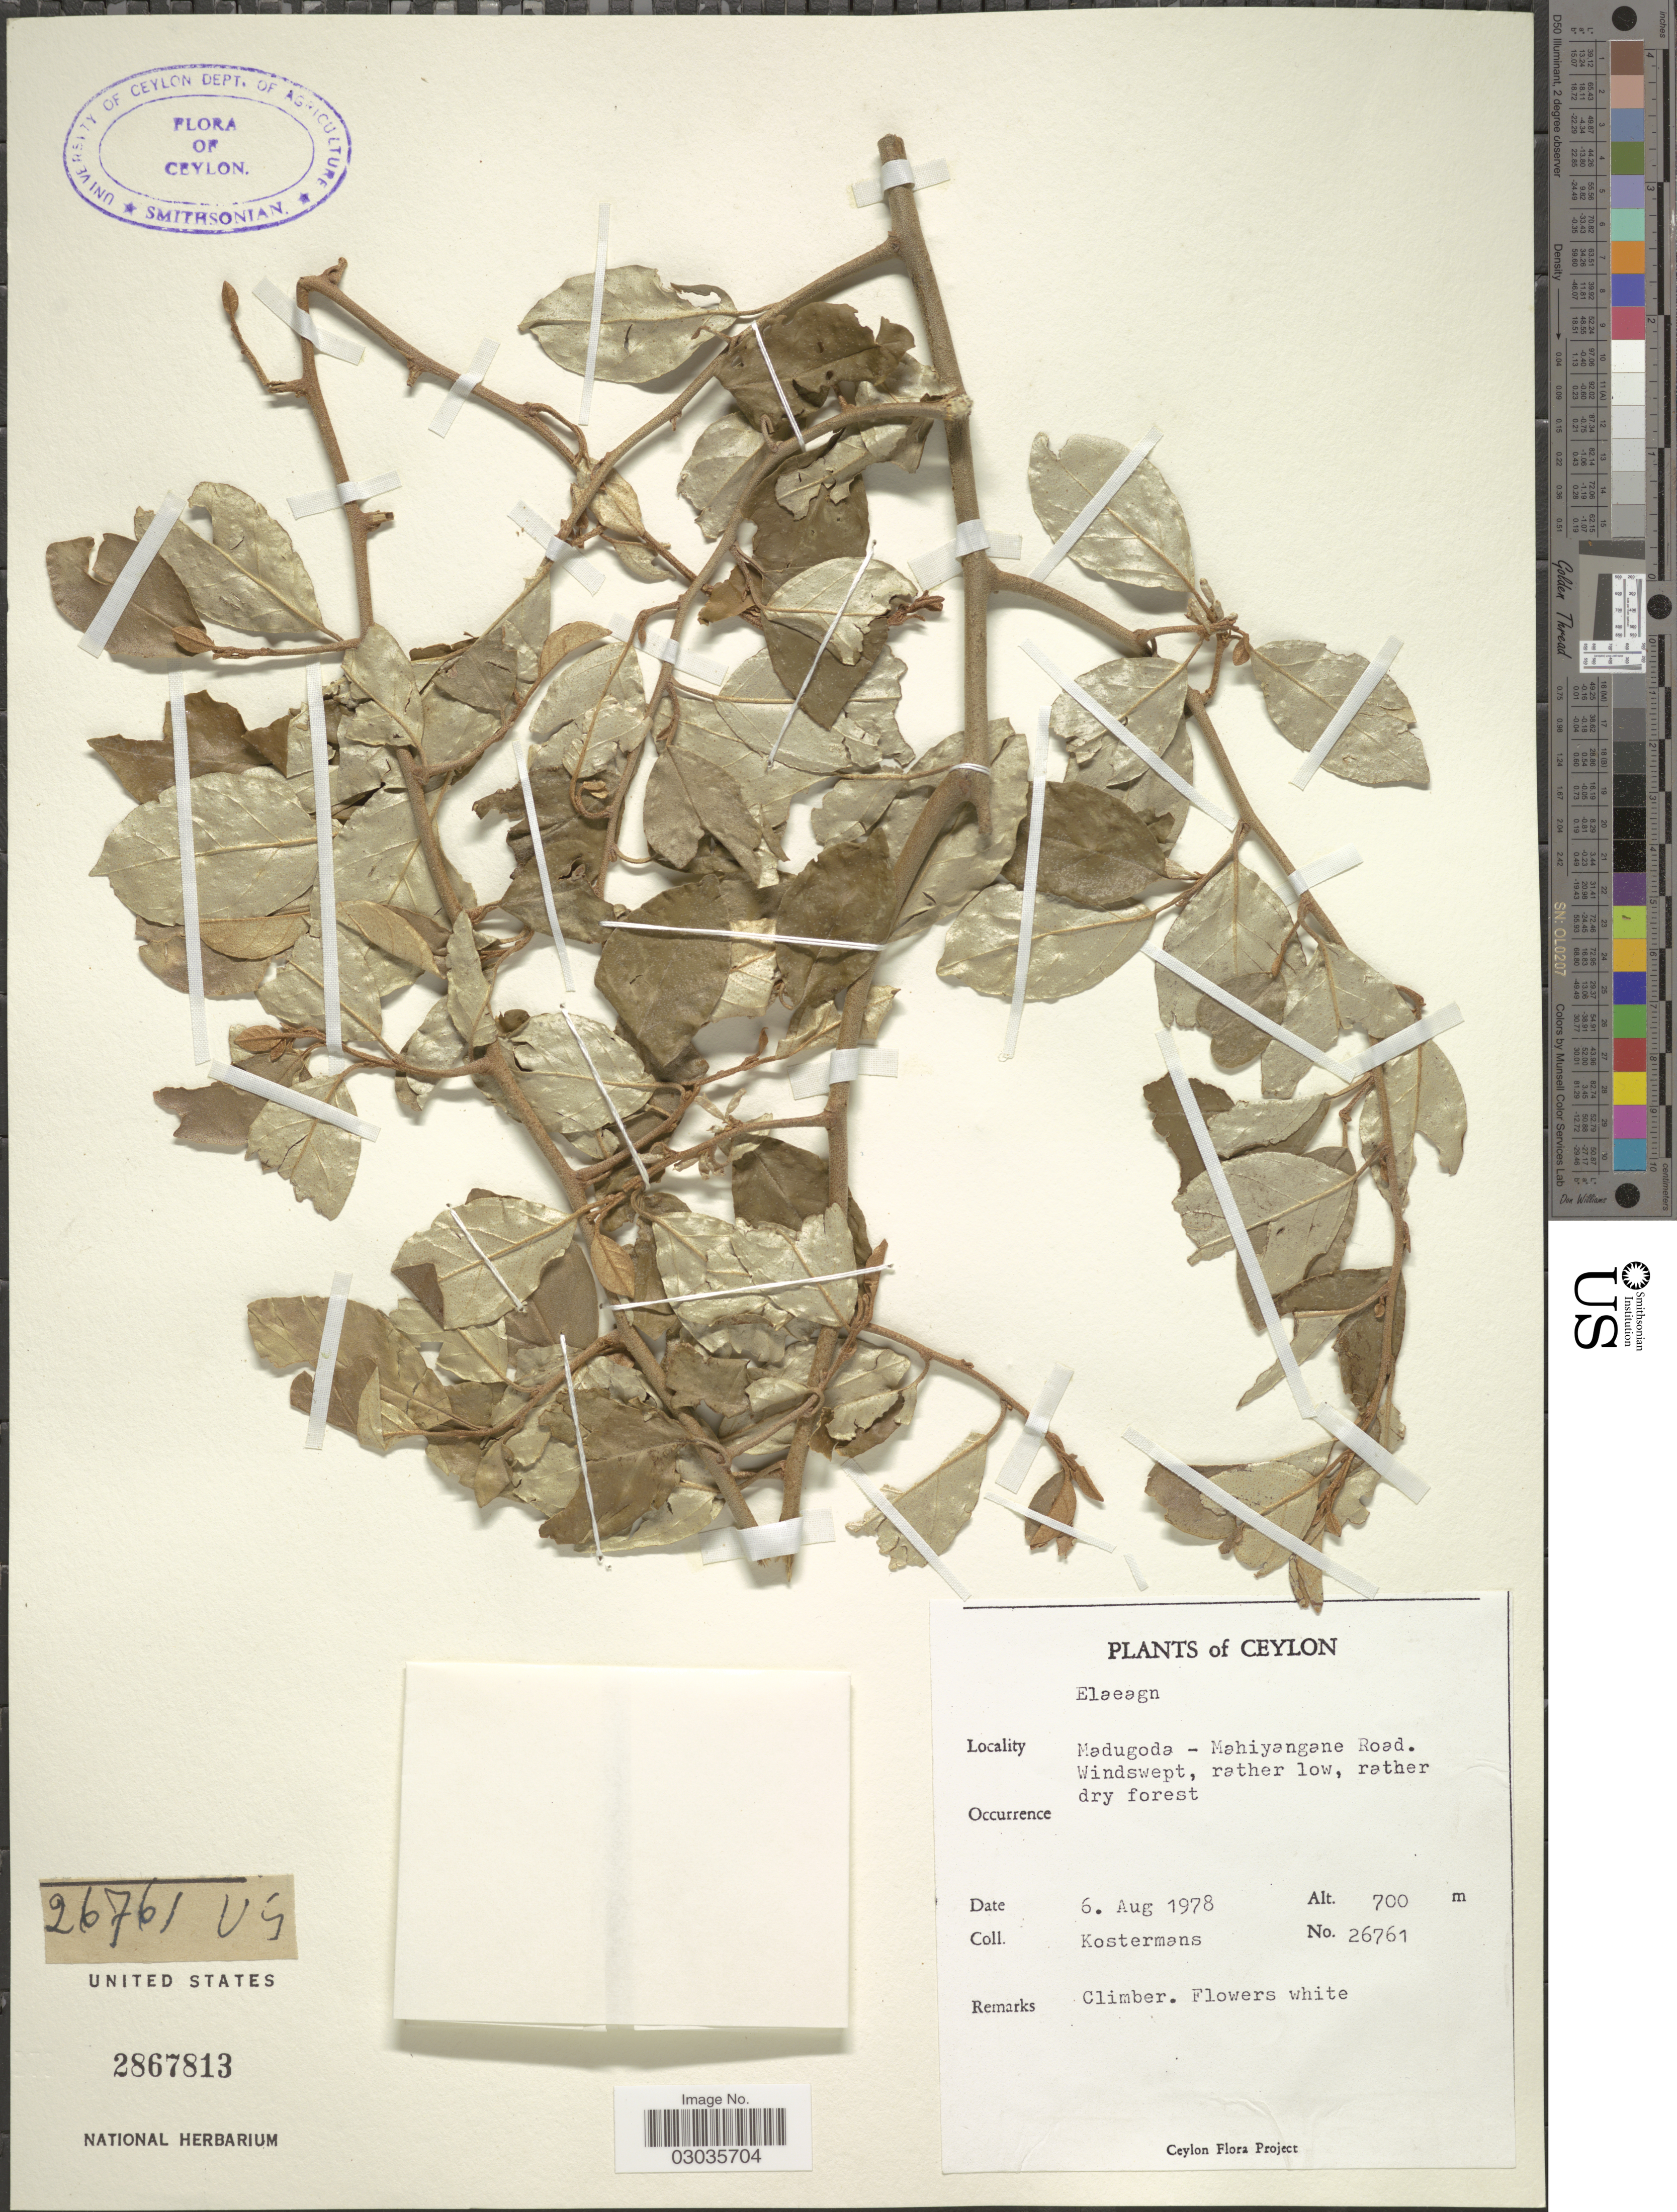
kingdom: Plantae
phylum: Tracheophyta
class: Magnoliopsida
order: Rosales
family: Elaeagnaceae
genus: Elaeagnus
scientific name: Elaeagnus sp.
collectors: Kostermans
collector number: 26761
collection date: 1978-08-06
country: Sri Lanka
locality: Ceylon. Madugoda - Mahiyangane Road.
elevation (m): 700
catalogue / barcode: US 2867813